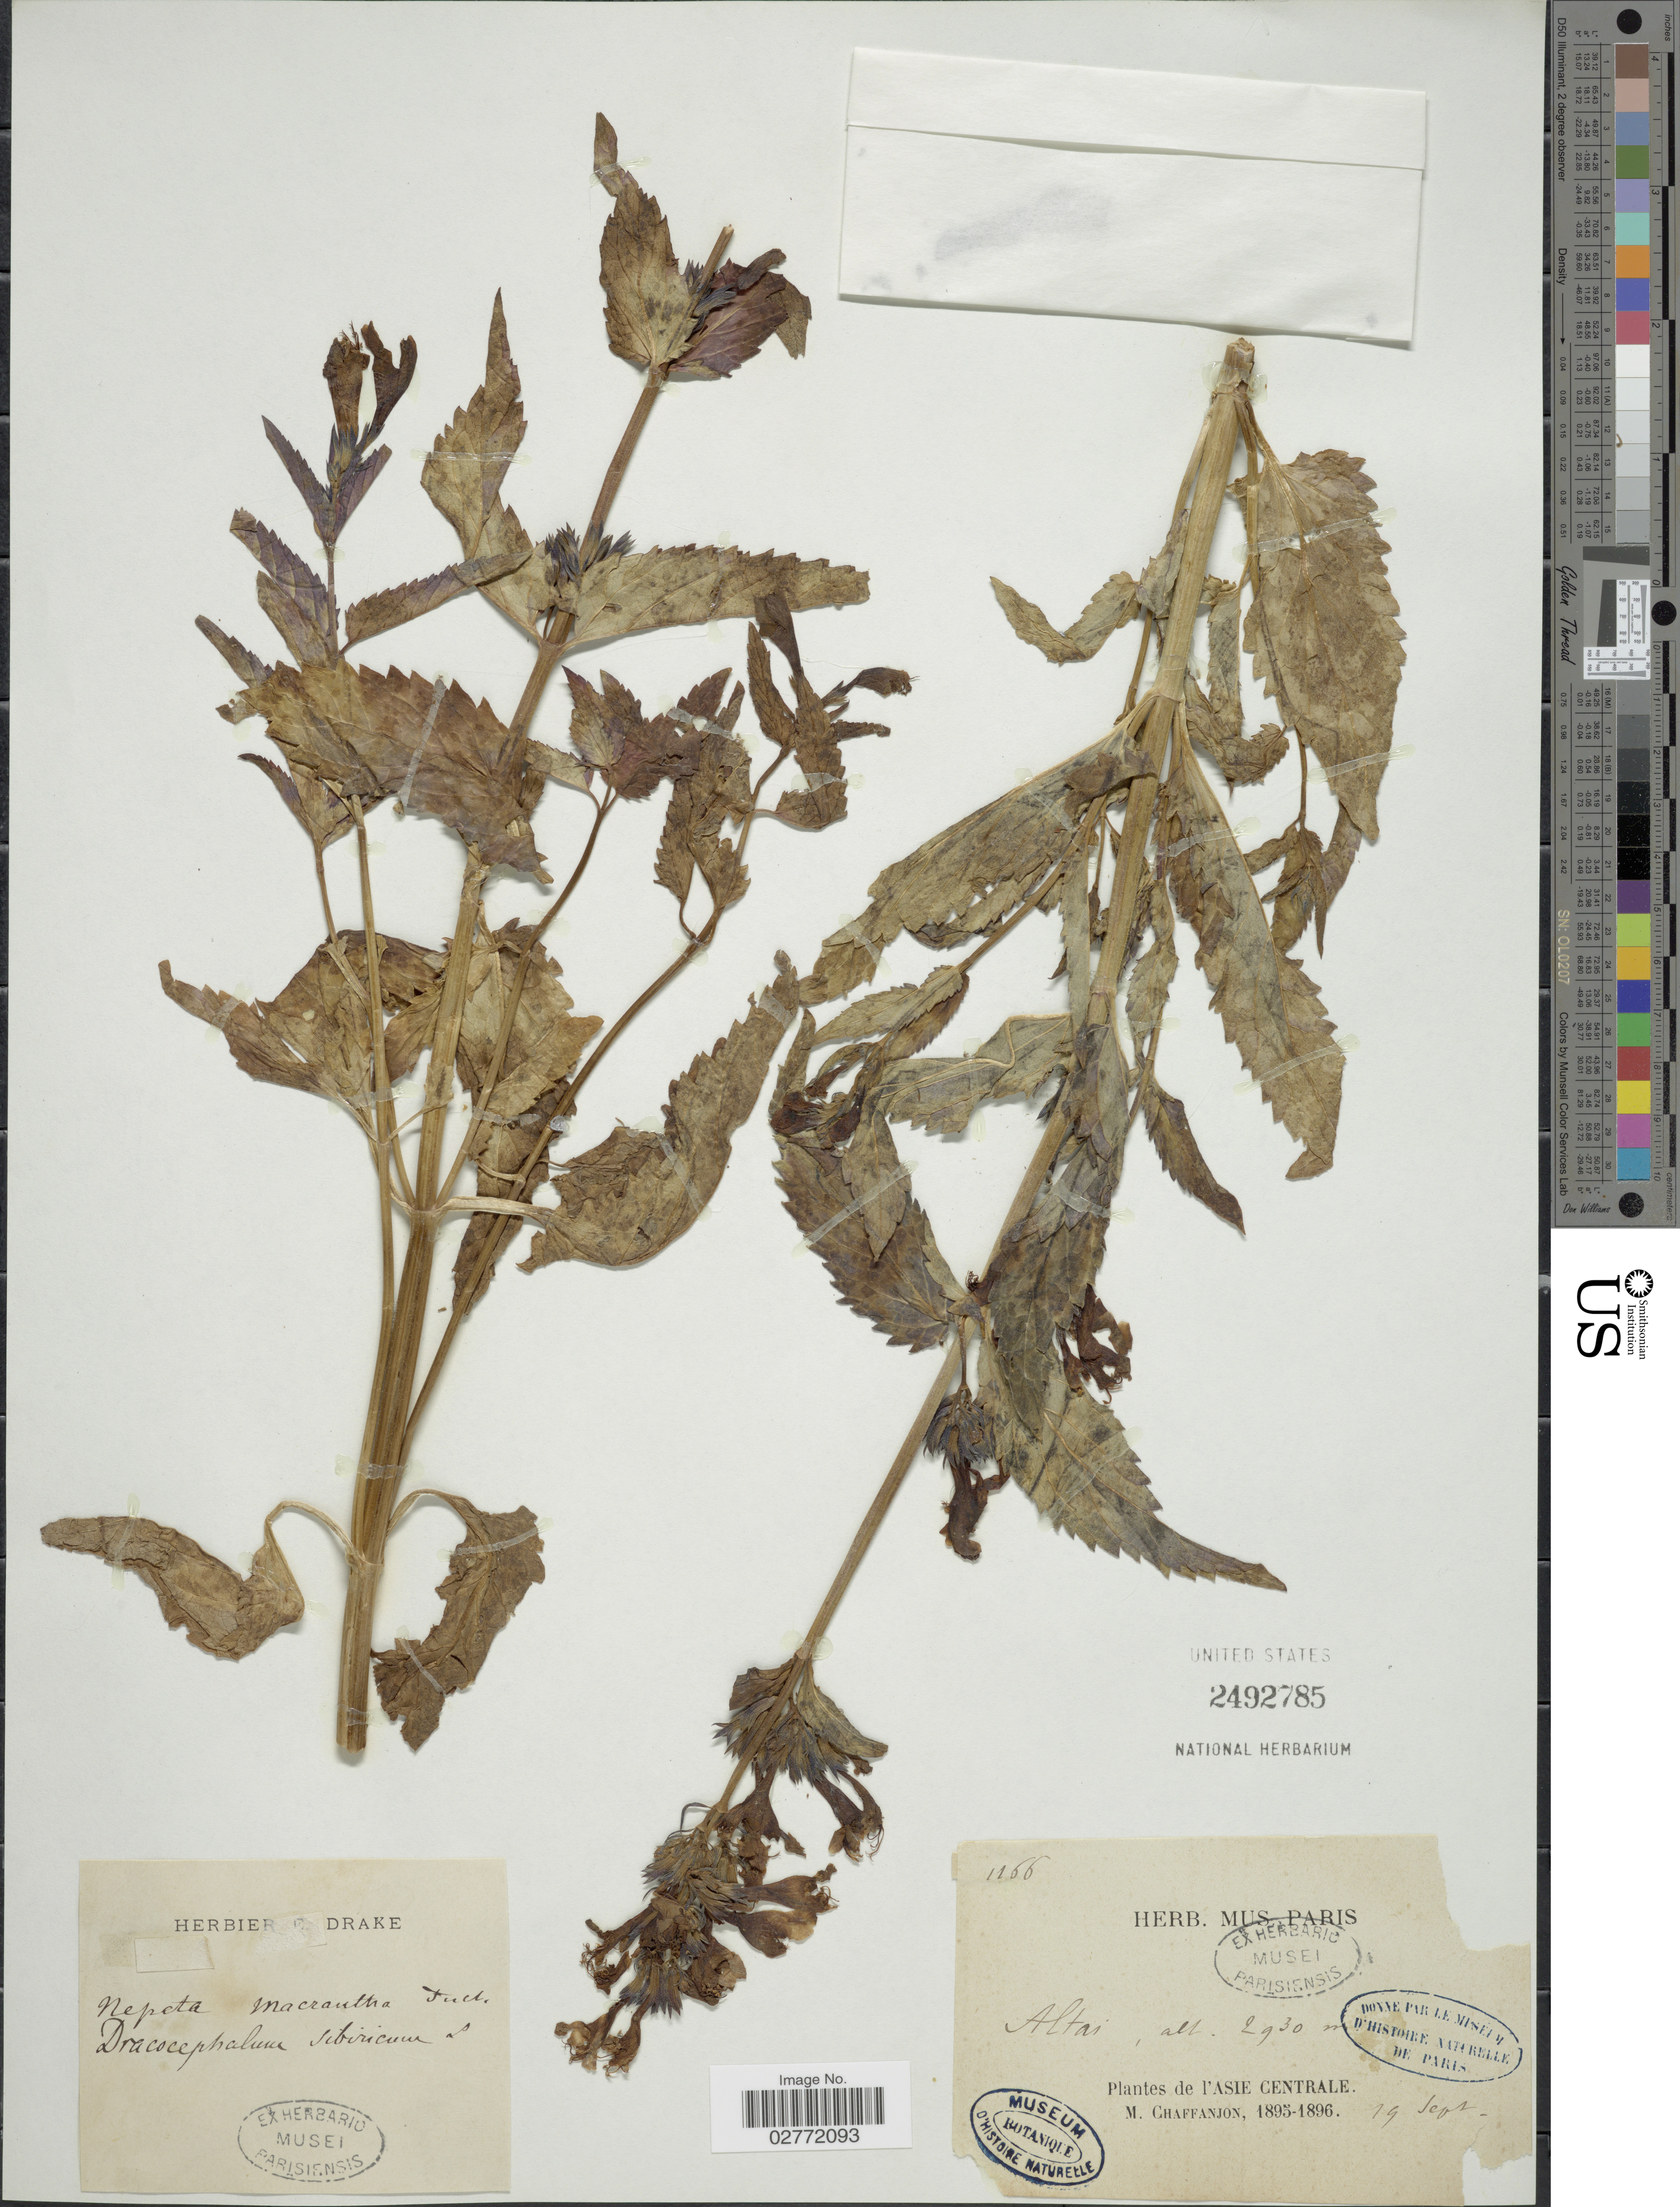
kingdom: Plantae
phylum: Tracheophyta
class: Magnoliopsida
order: Lamiales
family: Lamiaceae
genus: Nepeta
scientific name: Nepeta macrantha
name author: Fisch.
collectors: M. Chaffanjon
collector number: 1166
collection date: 1895-09-19/1896-09-19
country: Russian Federation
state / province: Altai Republic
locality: L'Asie Centrale, Altai.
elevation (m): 2930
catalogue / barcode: US 2492785